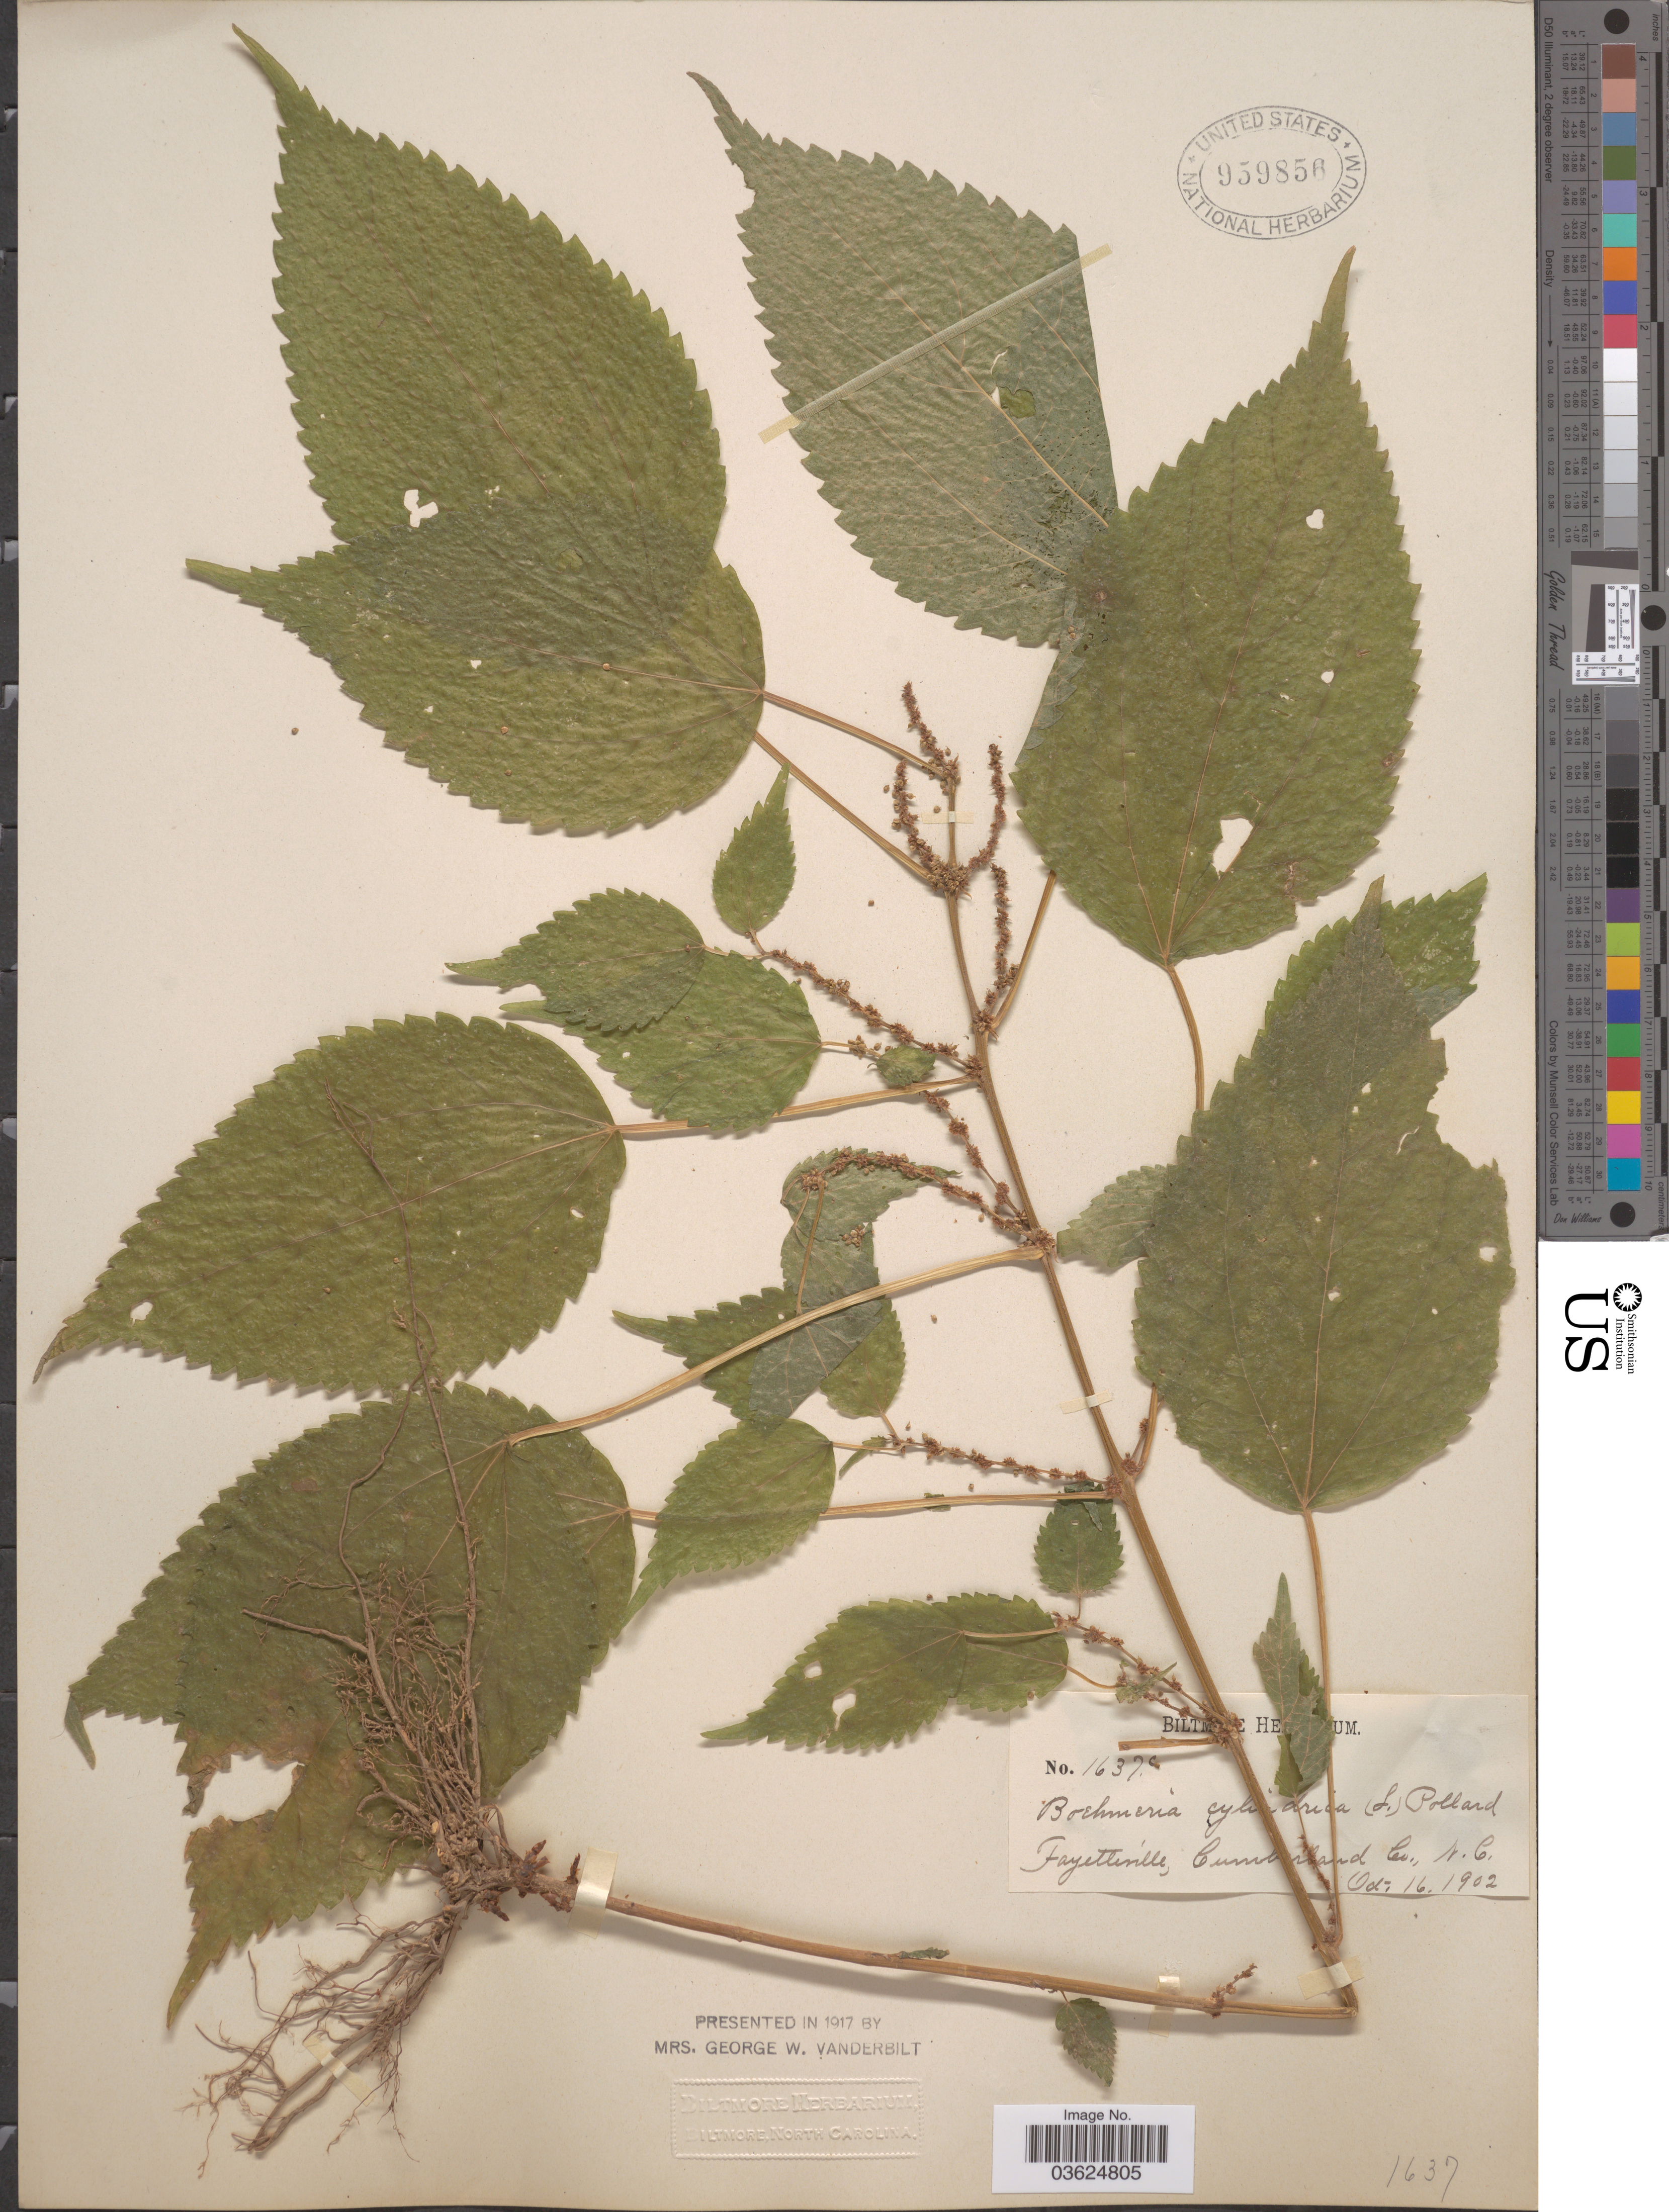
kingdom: Plantae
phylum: Tracheophyta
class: Magnoliopsida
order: Rosales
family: Urticaceae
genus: Boehmeria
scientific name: Boehmeria cylindrica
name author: (L.) Sw.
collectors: ex herb. Biltmore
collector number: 1637c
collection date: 1902-10-16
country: United States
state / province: North Carolina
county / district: Cumberland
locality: Fayetteville.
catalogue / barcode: US 959856